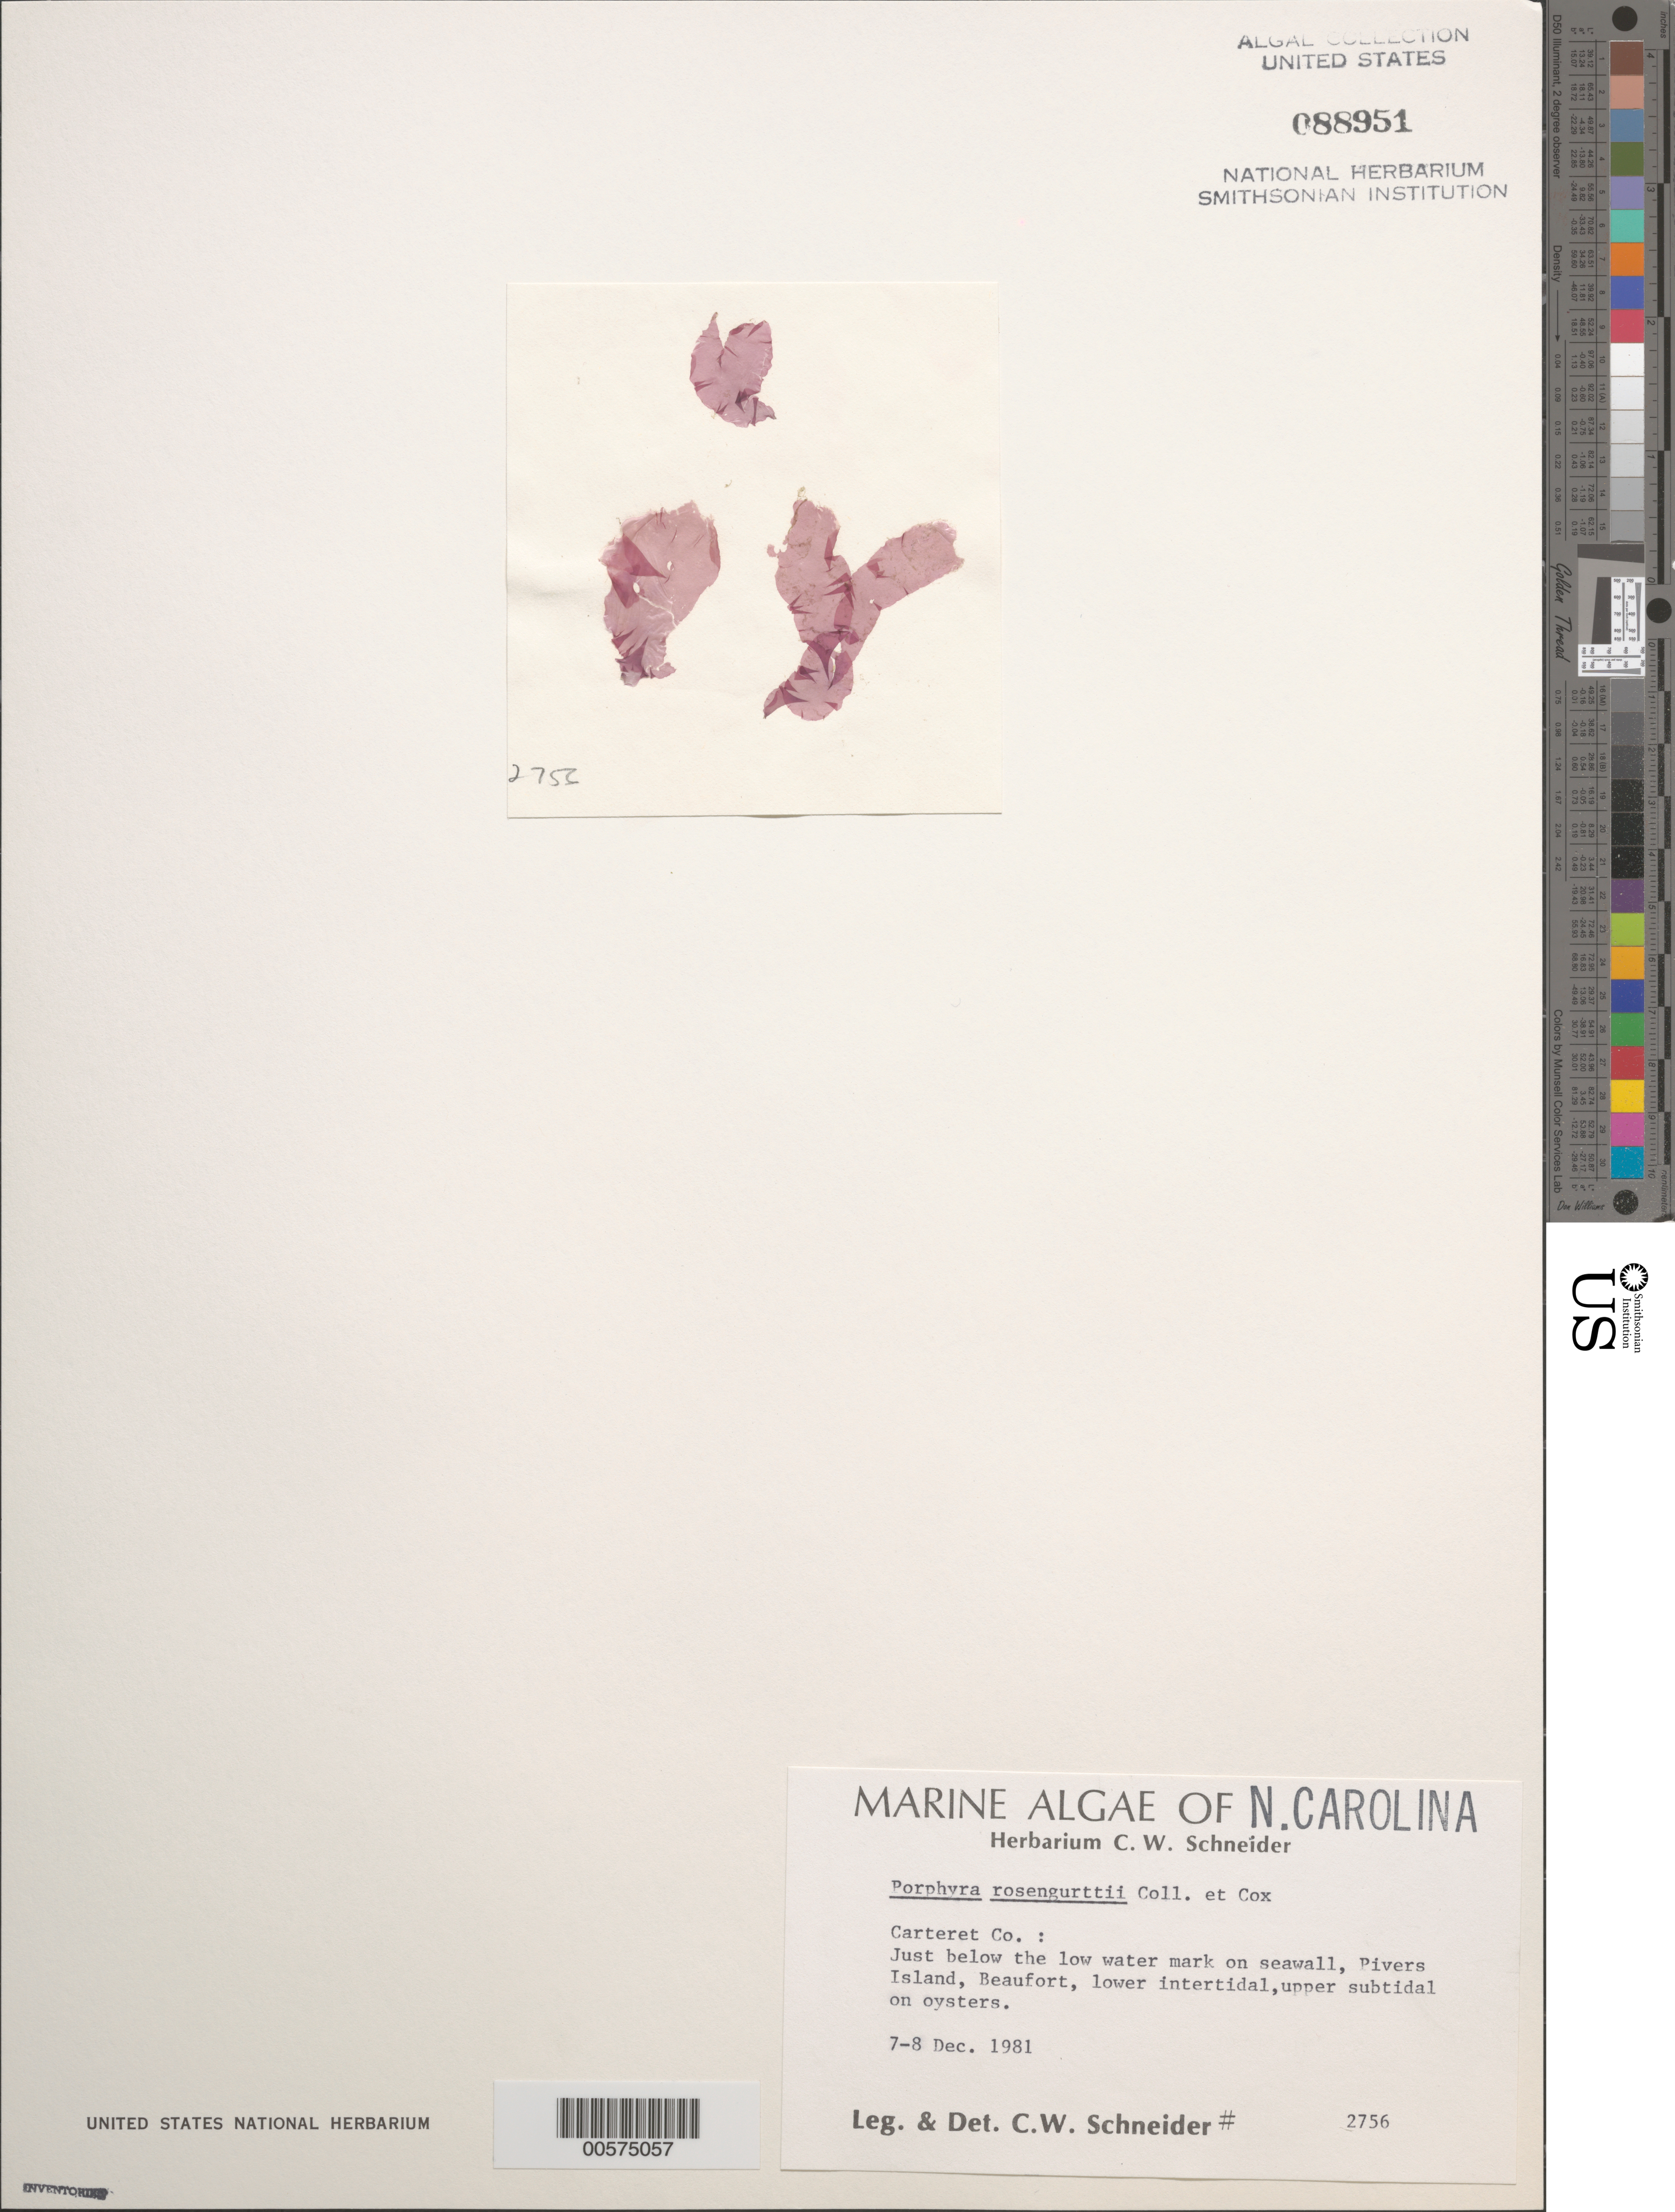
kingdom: Plantae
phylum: Rhodophyta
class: Bangiophyceae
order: Bangiales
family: Bangiaceae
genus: Porphyra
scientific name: Porphyra rosengurttii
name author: Coll & Cox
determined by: Schneider, C. W.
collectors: C. W. Schneider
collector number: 2756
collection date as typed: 07 Dec 1981 TO 08 Dec 1981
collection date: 1981-12-07/1981-12-08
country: United States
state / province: North Carolina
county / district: Carteret County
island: Pivers Island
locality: Beaufort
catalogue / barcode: US 88951